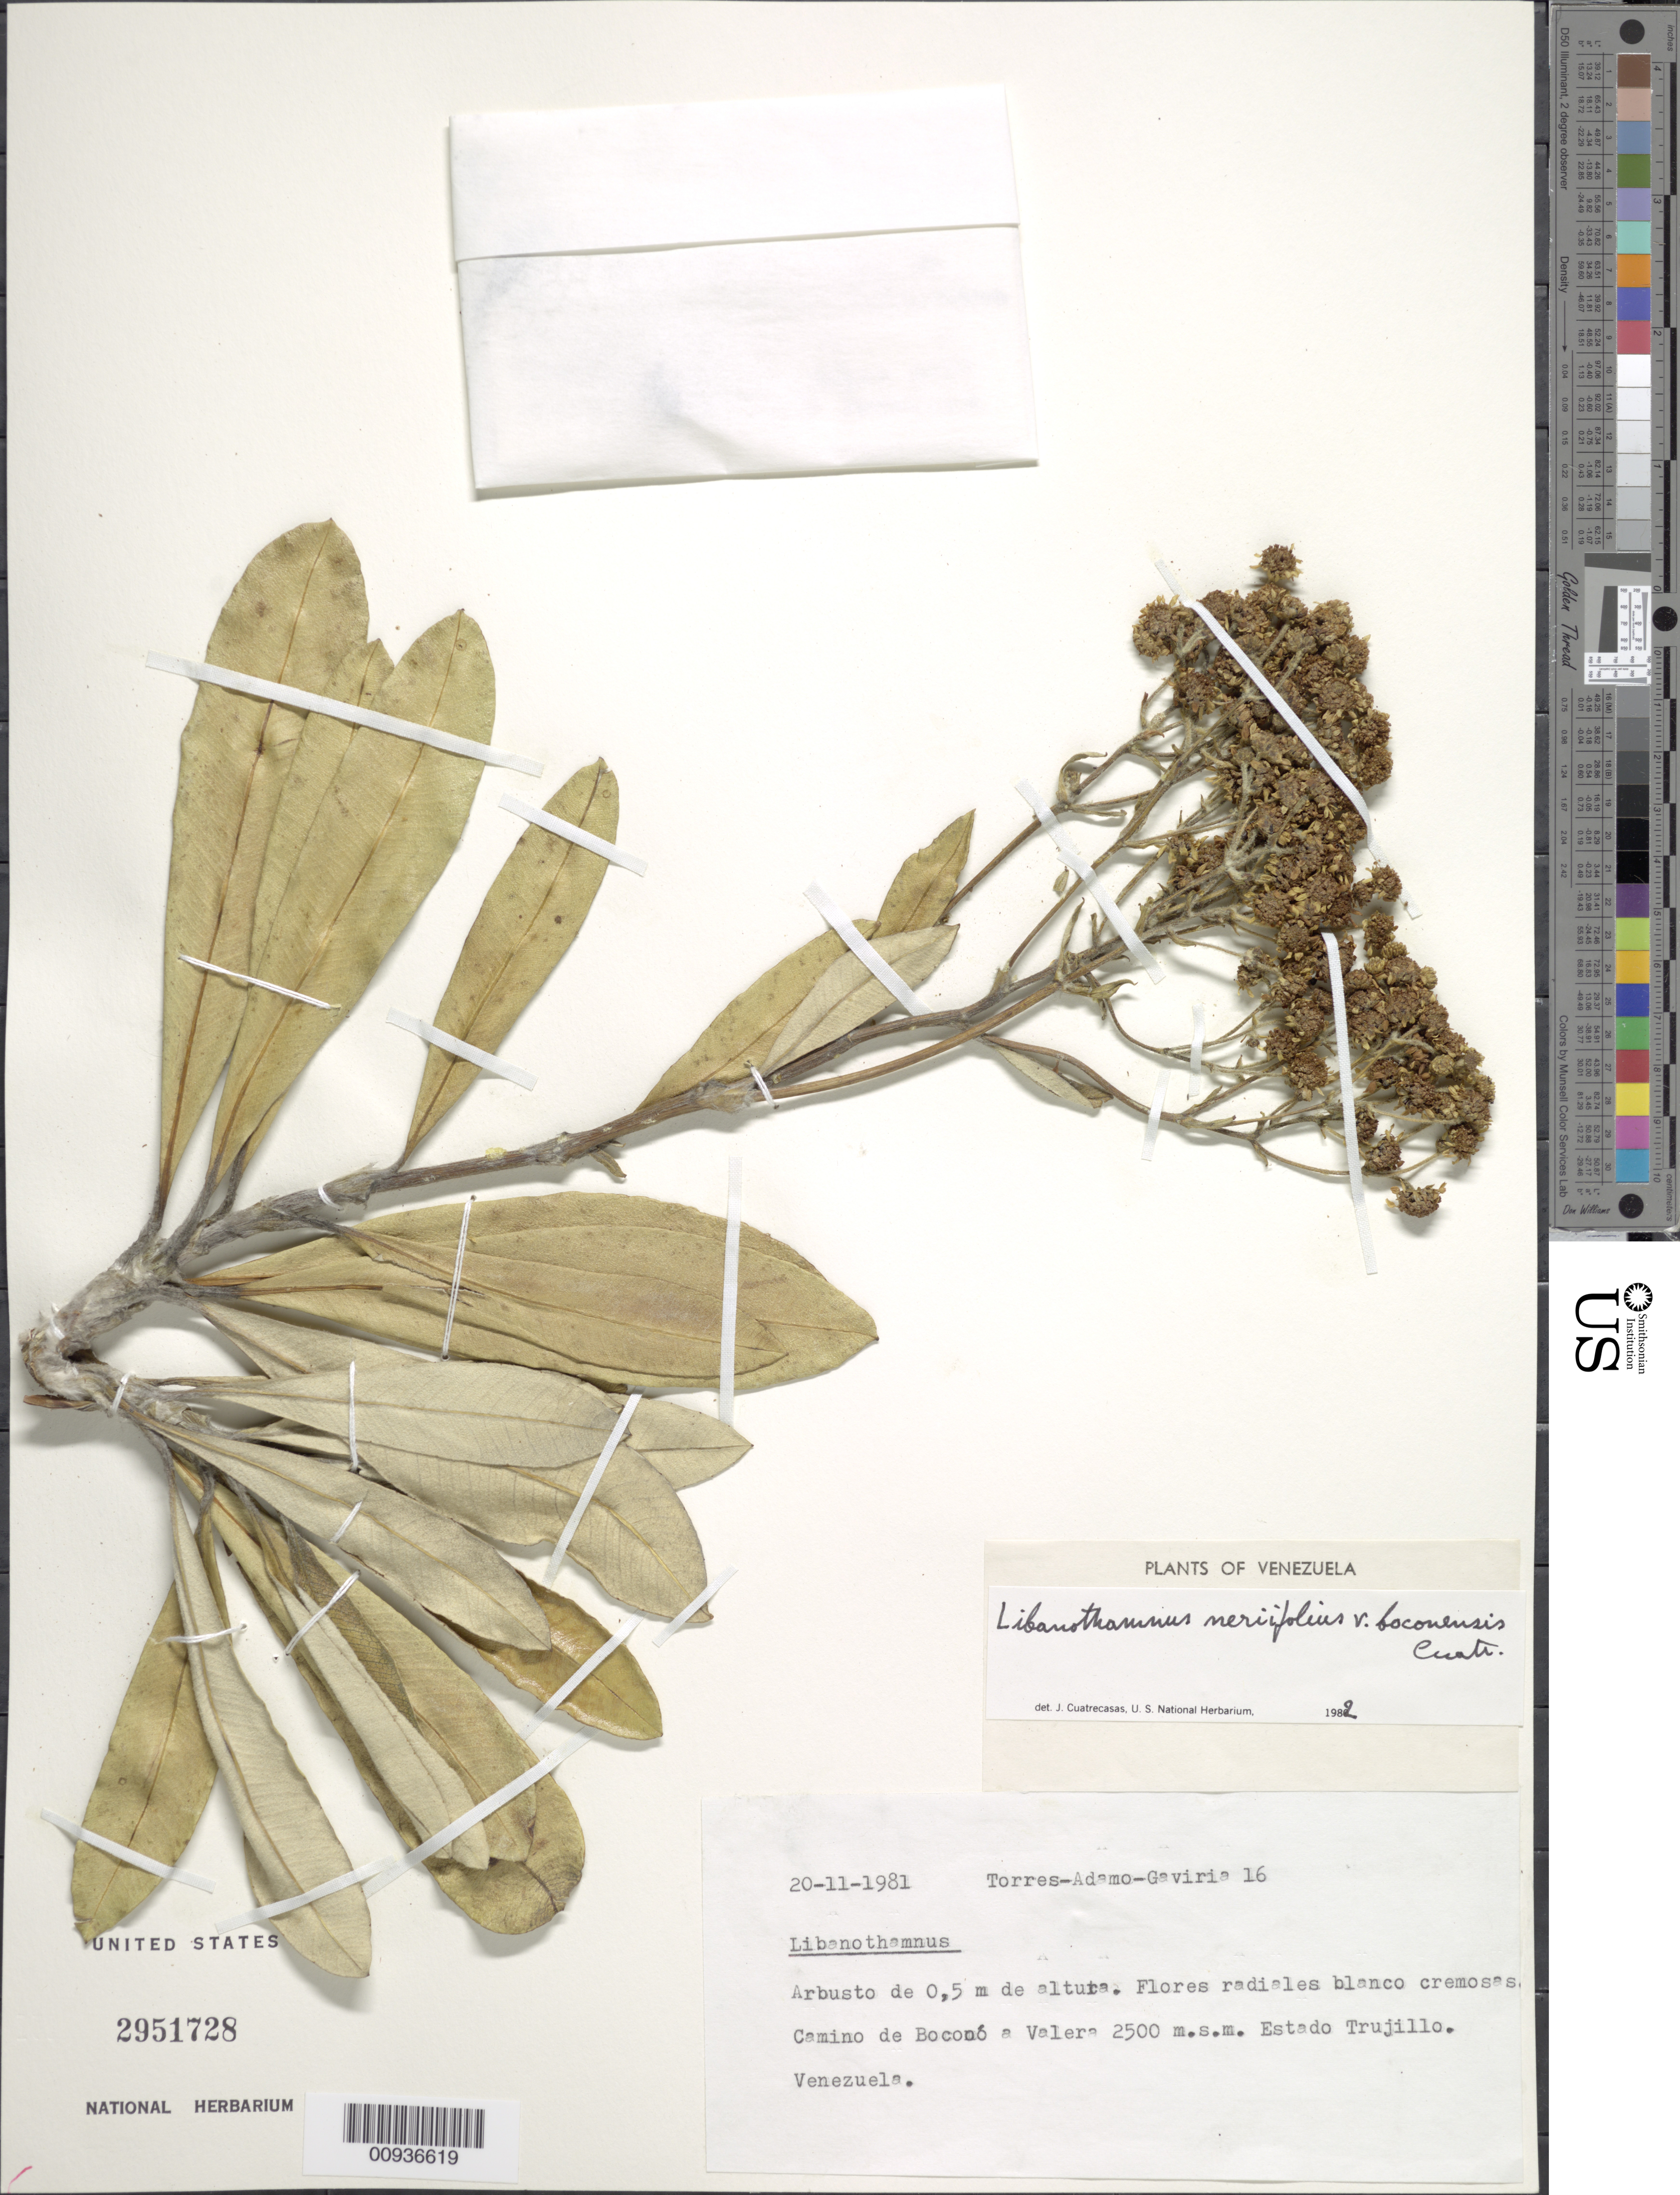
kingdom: Plantae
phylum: Tracheophyta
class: Magnoliopsida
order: Asterales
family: Asteraceae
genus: Libanothamnus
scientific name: Libanothamnus neriifolius var. boconensis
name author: Cuatrec.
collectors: F. Torres, G. Adamo & J. Gaviria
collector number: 16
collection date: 1981-11-20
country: Venezuela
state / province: Trujillo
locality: Camino de Boconó a Valera.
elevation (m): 2500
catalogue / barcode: US 2951728